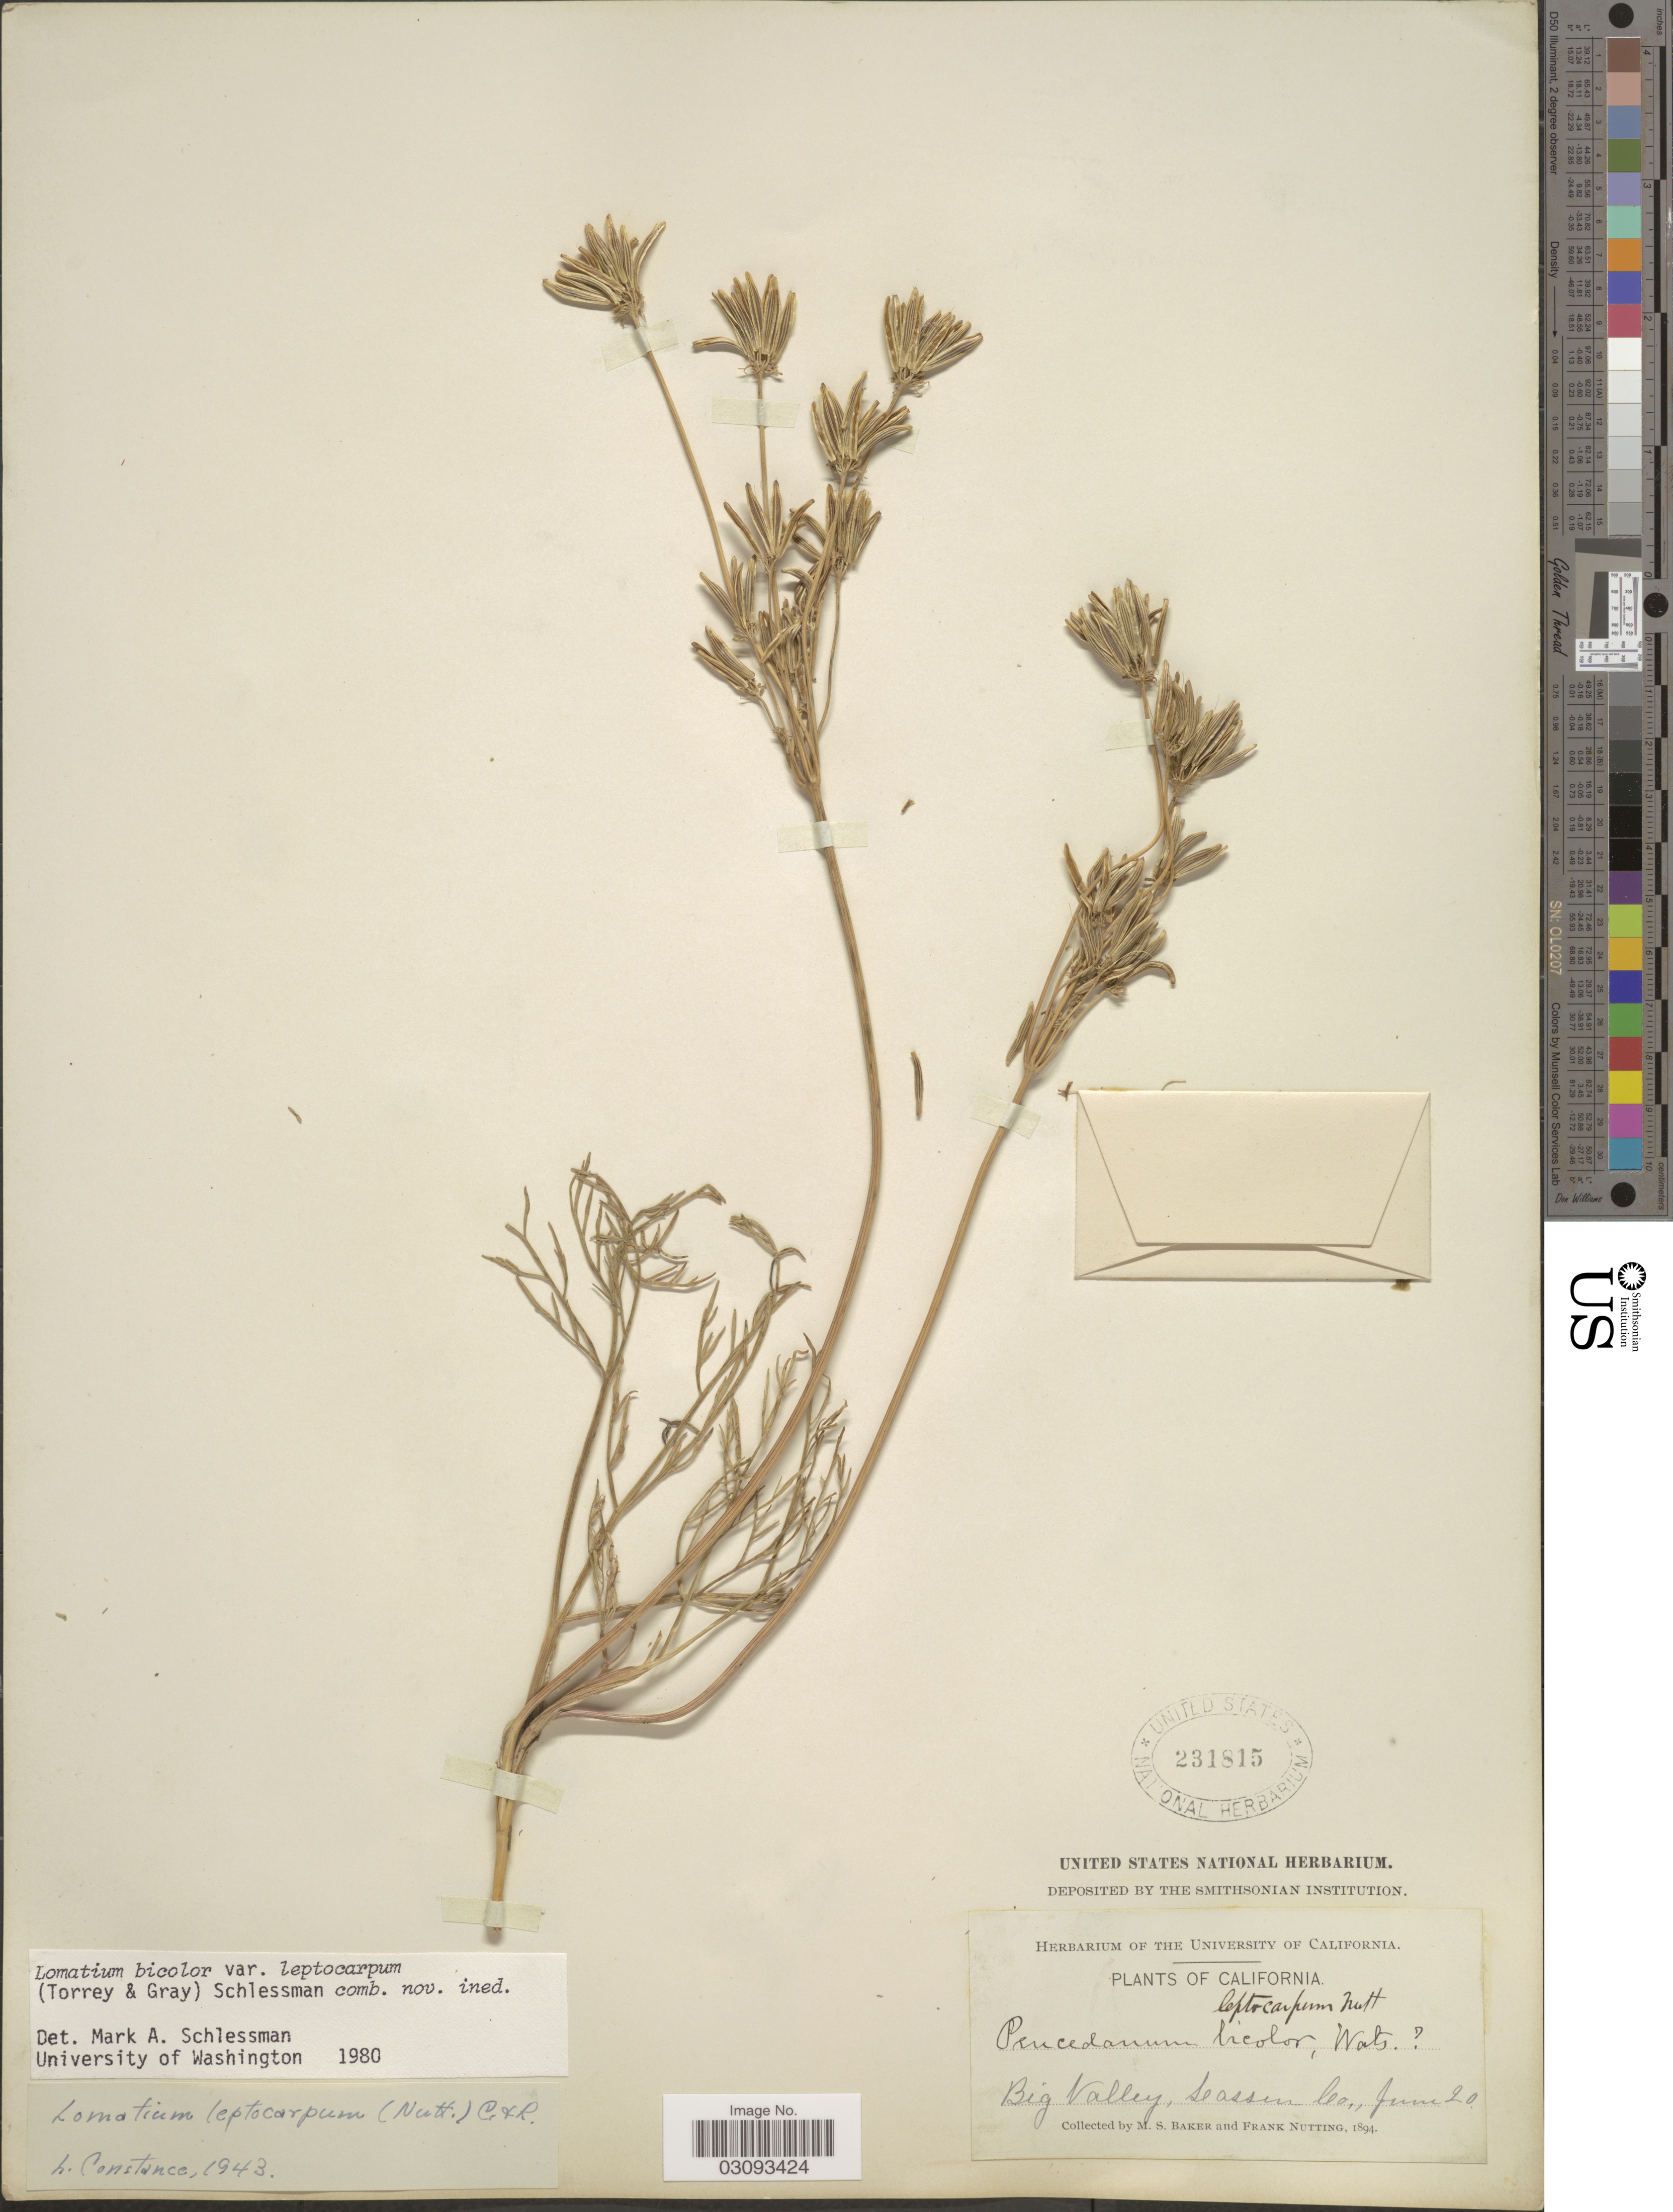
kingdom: Plantae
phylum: Tracheophyta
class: Magnoliopsida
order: Apiales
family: Apiaceae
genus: Lomatium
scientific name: Lomatium bicolor var. leptocarpum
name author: (Torr. & A. Gray) Schlessman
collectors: M. S. Baker & F. Nutting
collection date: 1894-06-20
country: United States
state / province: California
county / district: Lassen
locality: Big Valley, Lasson Co.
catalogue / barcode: US 231815